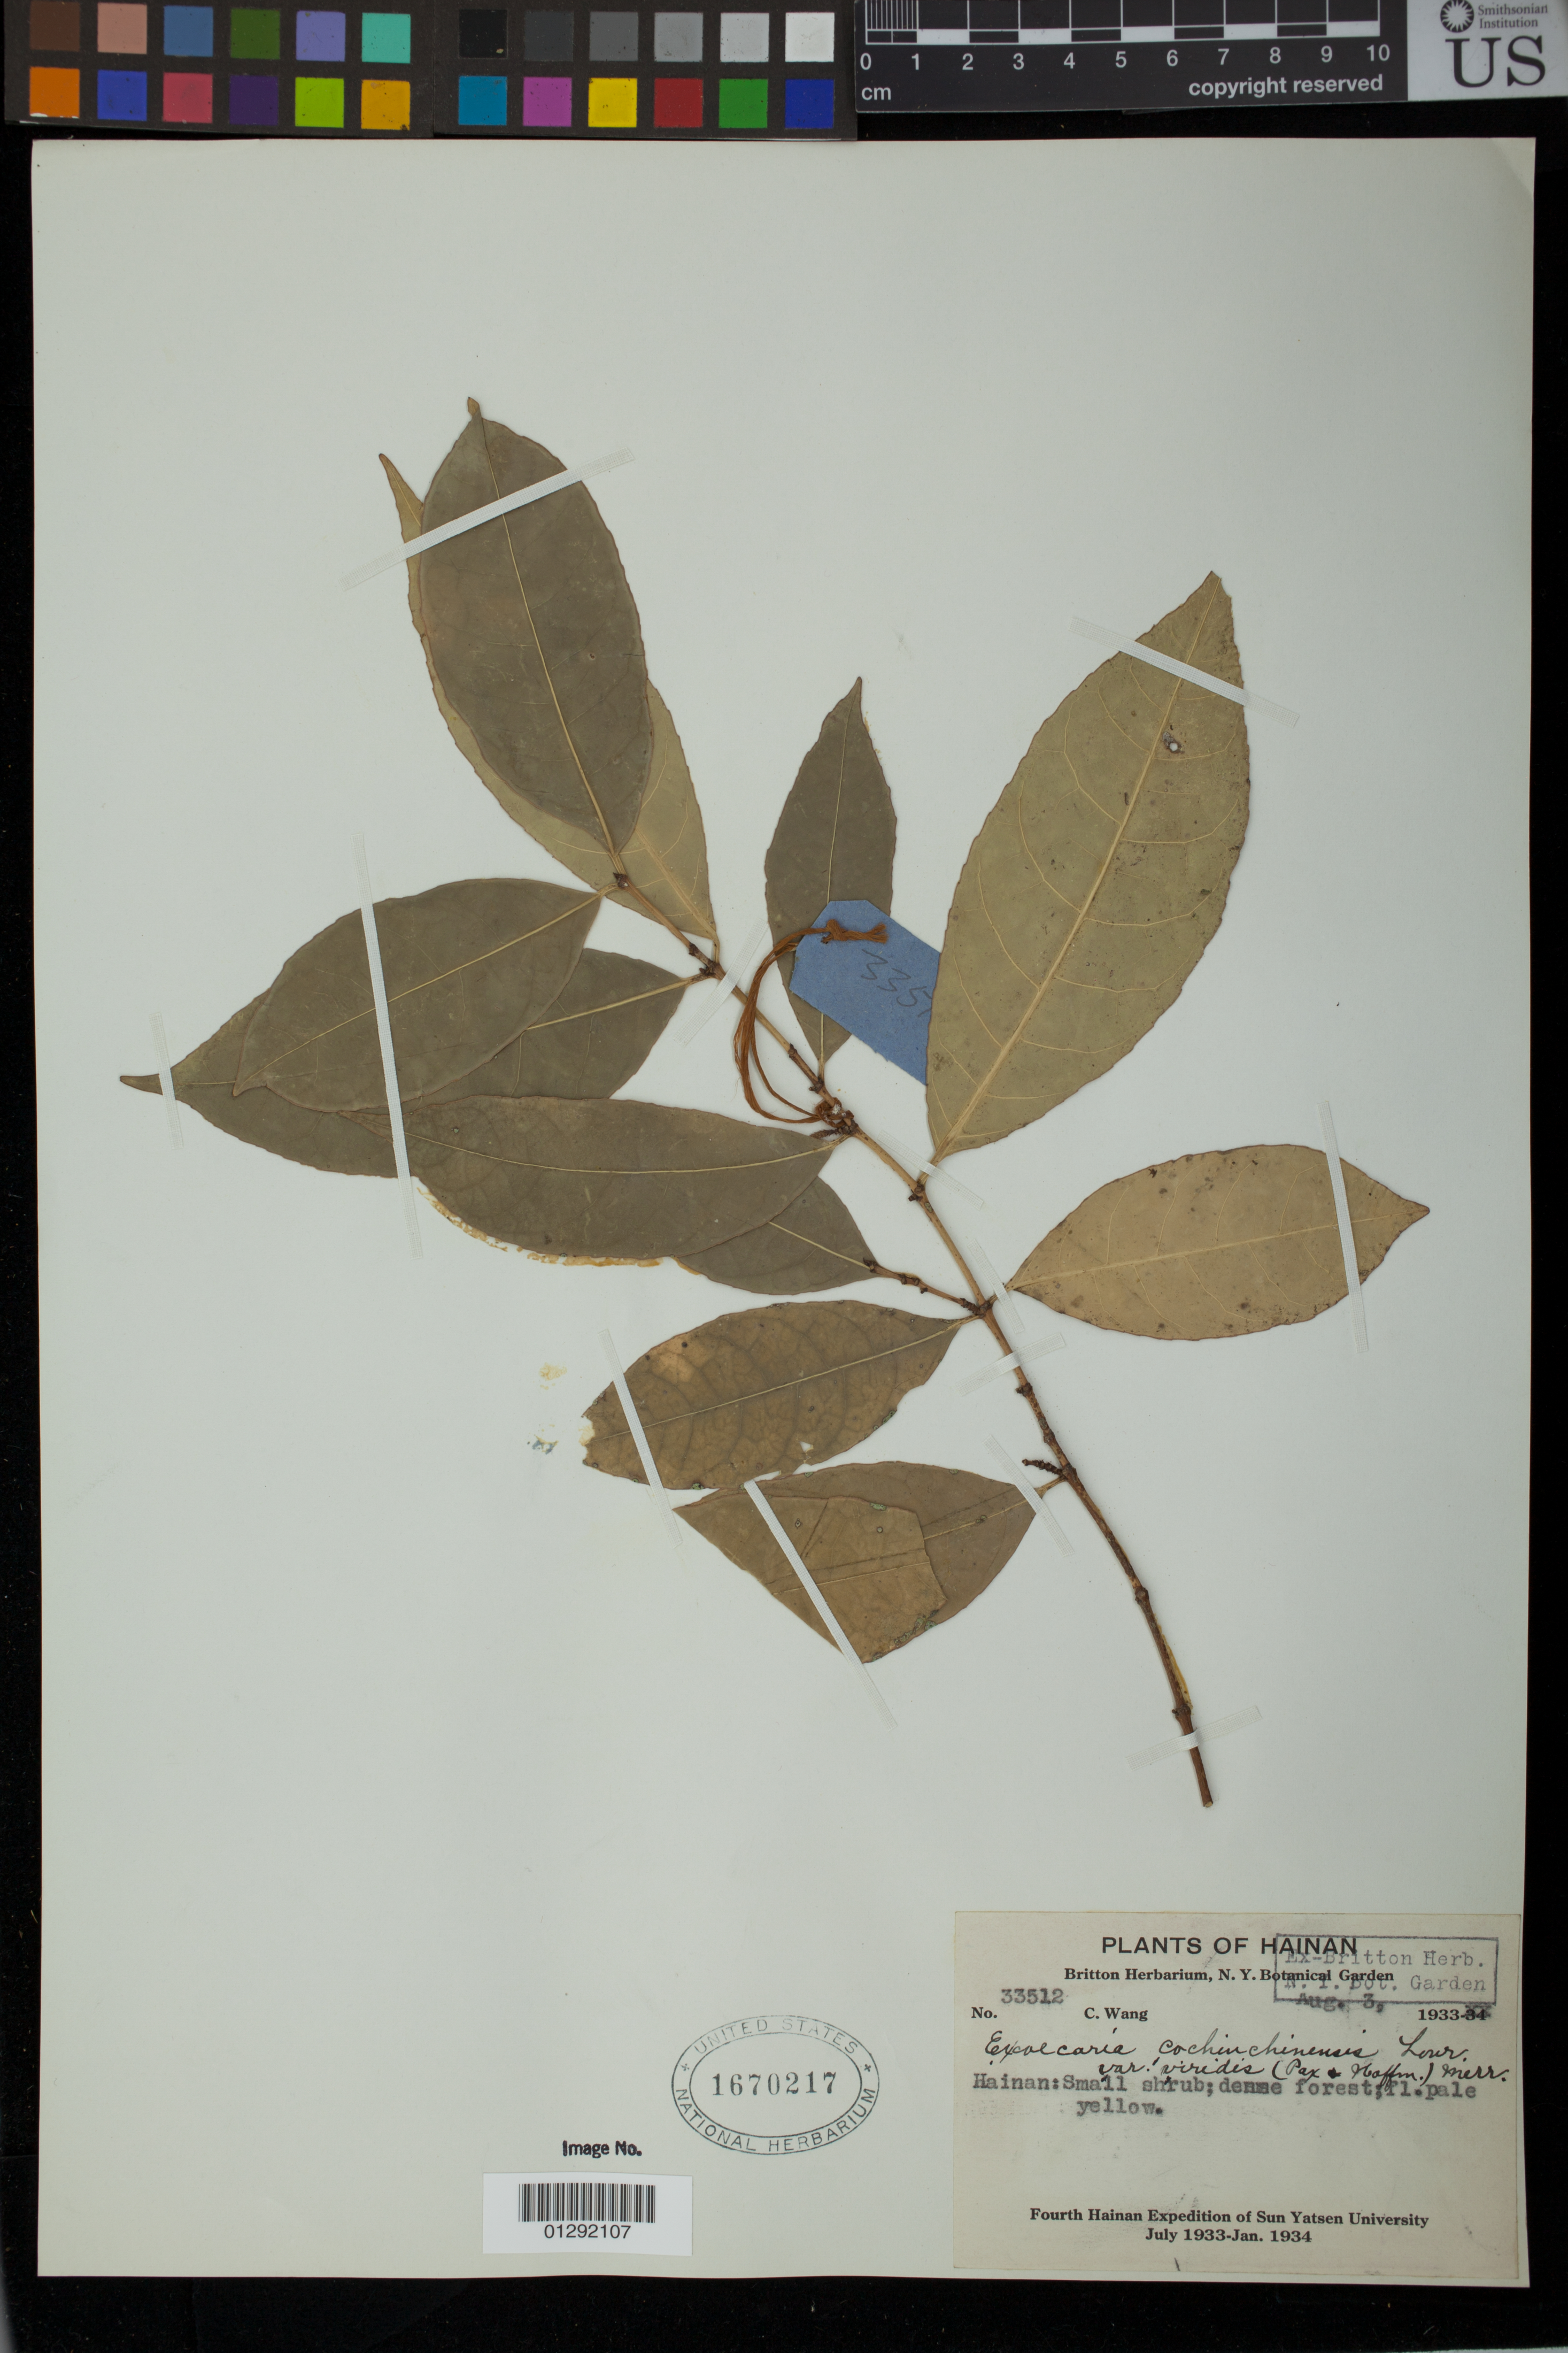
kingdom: Plantae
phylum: Tracheophyta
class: Magnoliopsida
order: Malpighiales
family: Euphorbiaceae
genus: Excoecaria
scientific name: Excoecaria cochinchinensis 'Firestorm'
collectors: C. Wang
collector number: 33512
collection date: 1933-08-03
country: China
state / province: Hainan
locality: Hainan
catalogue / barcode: US 1670217